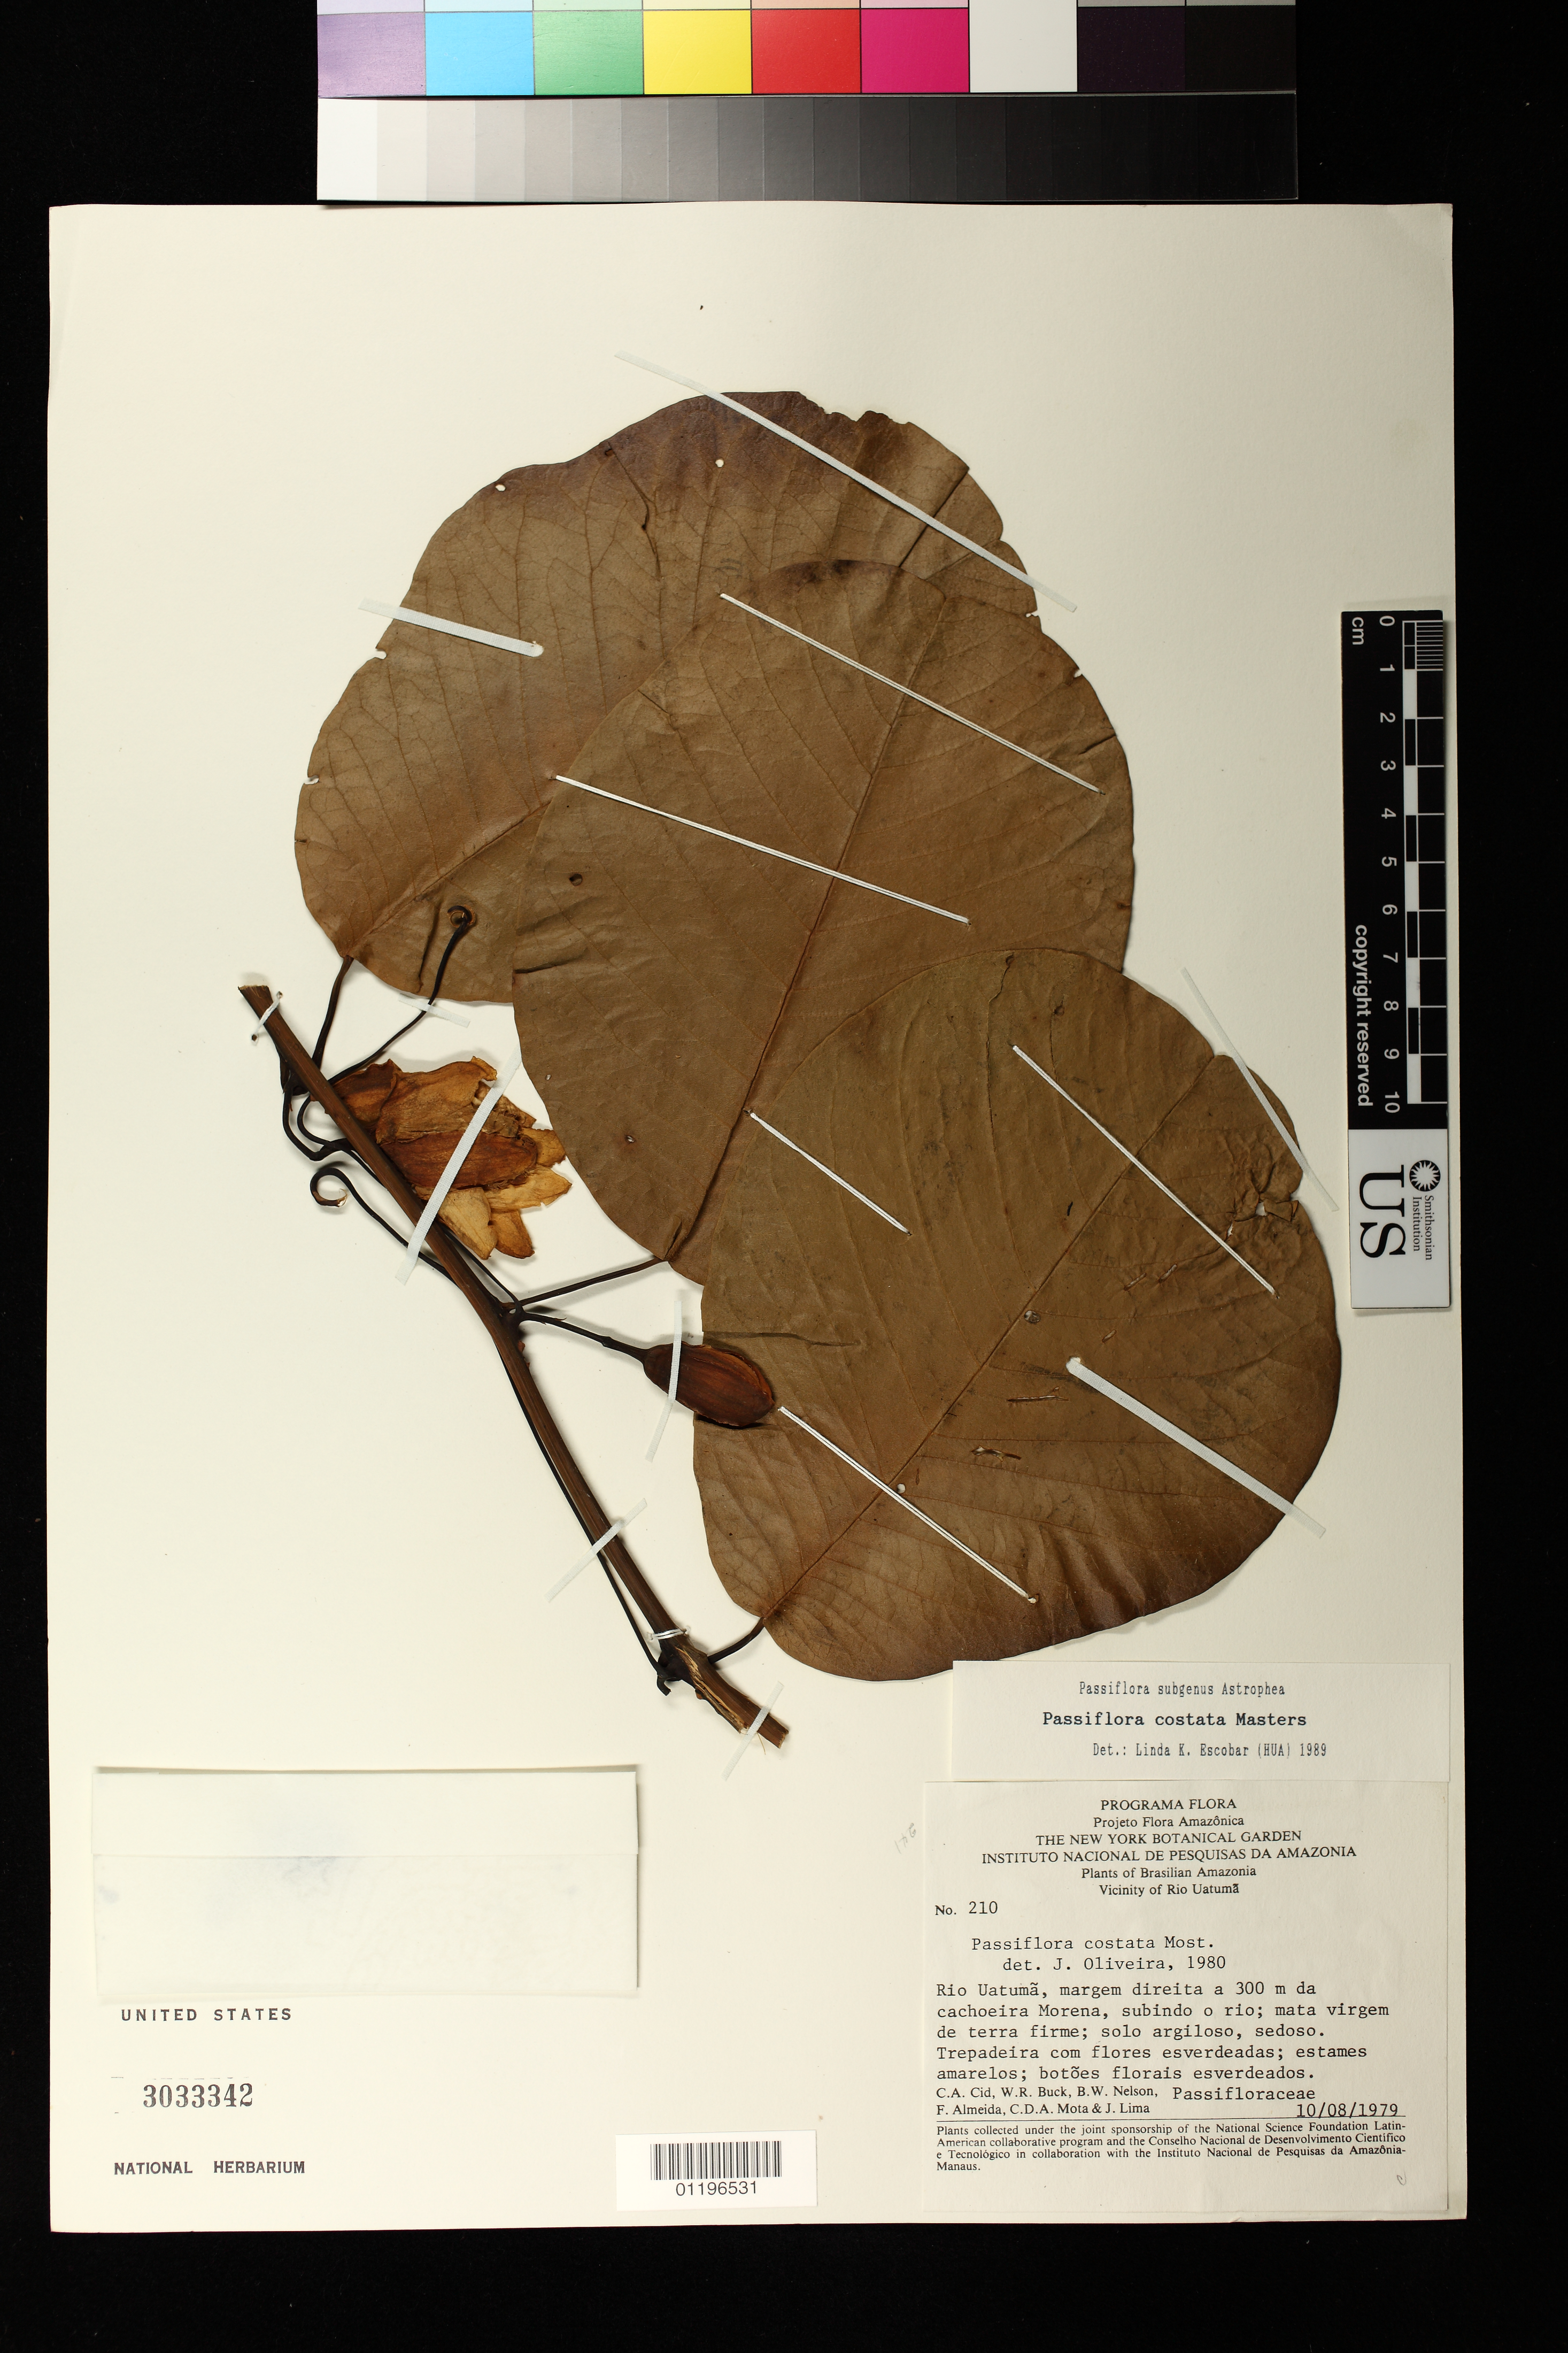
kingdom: Plantae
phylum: Tracheophyta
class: Magnoliopsida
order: Malpighiales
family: Passifloraceae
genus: Passiflora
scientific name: Passiflora costata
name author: Mast.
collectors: C. A. Cid Ferreira, W. R. Buck, B. W. Nelson & F. Almeda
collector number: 210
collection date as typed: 08 Oct 1979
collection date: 1979-10-08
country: Brazil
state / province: Amazonas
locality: Rio Uatuma, margem direita a 300 m da cachoeira Morena, sibindo o rio.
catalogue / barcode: US 3033342